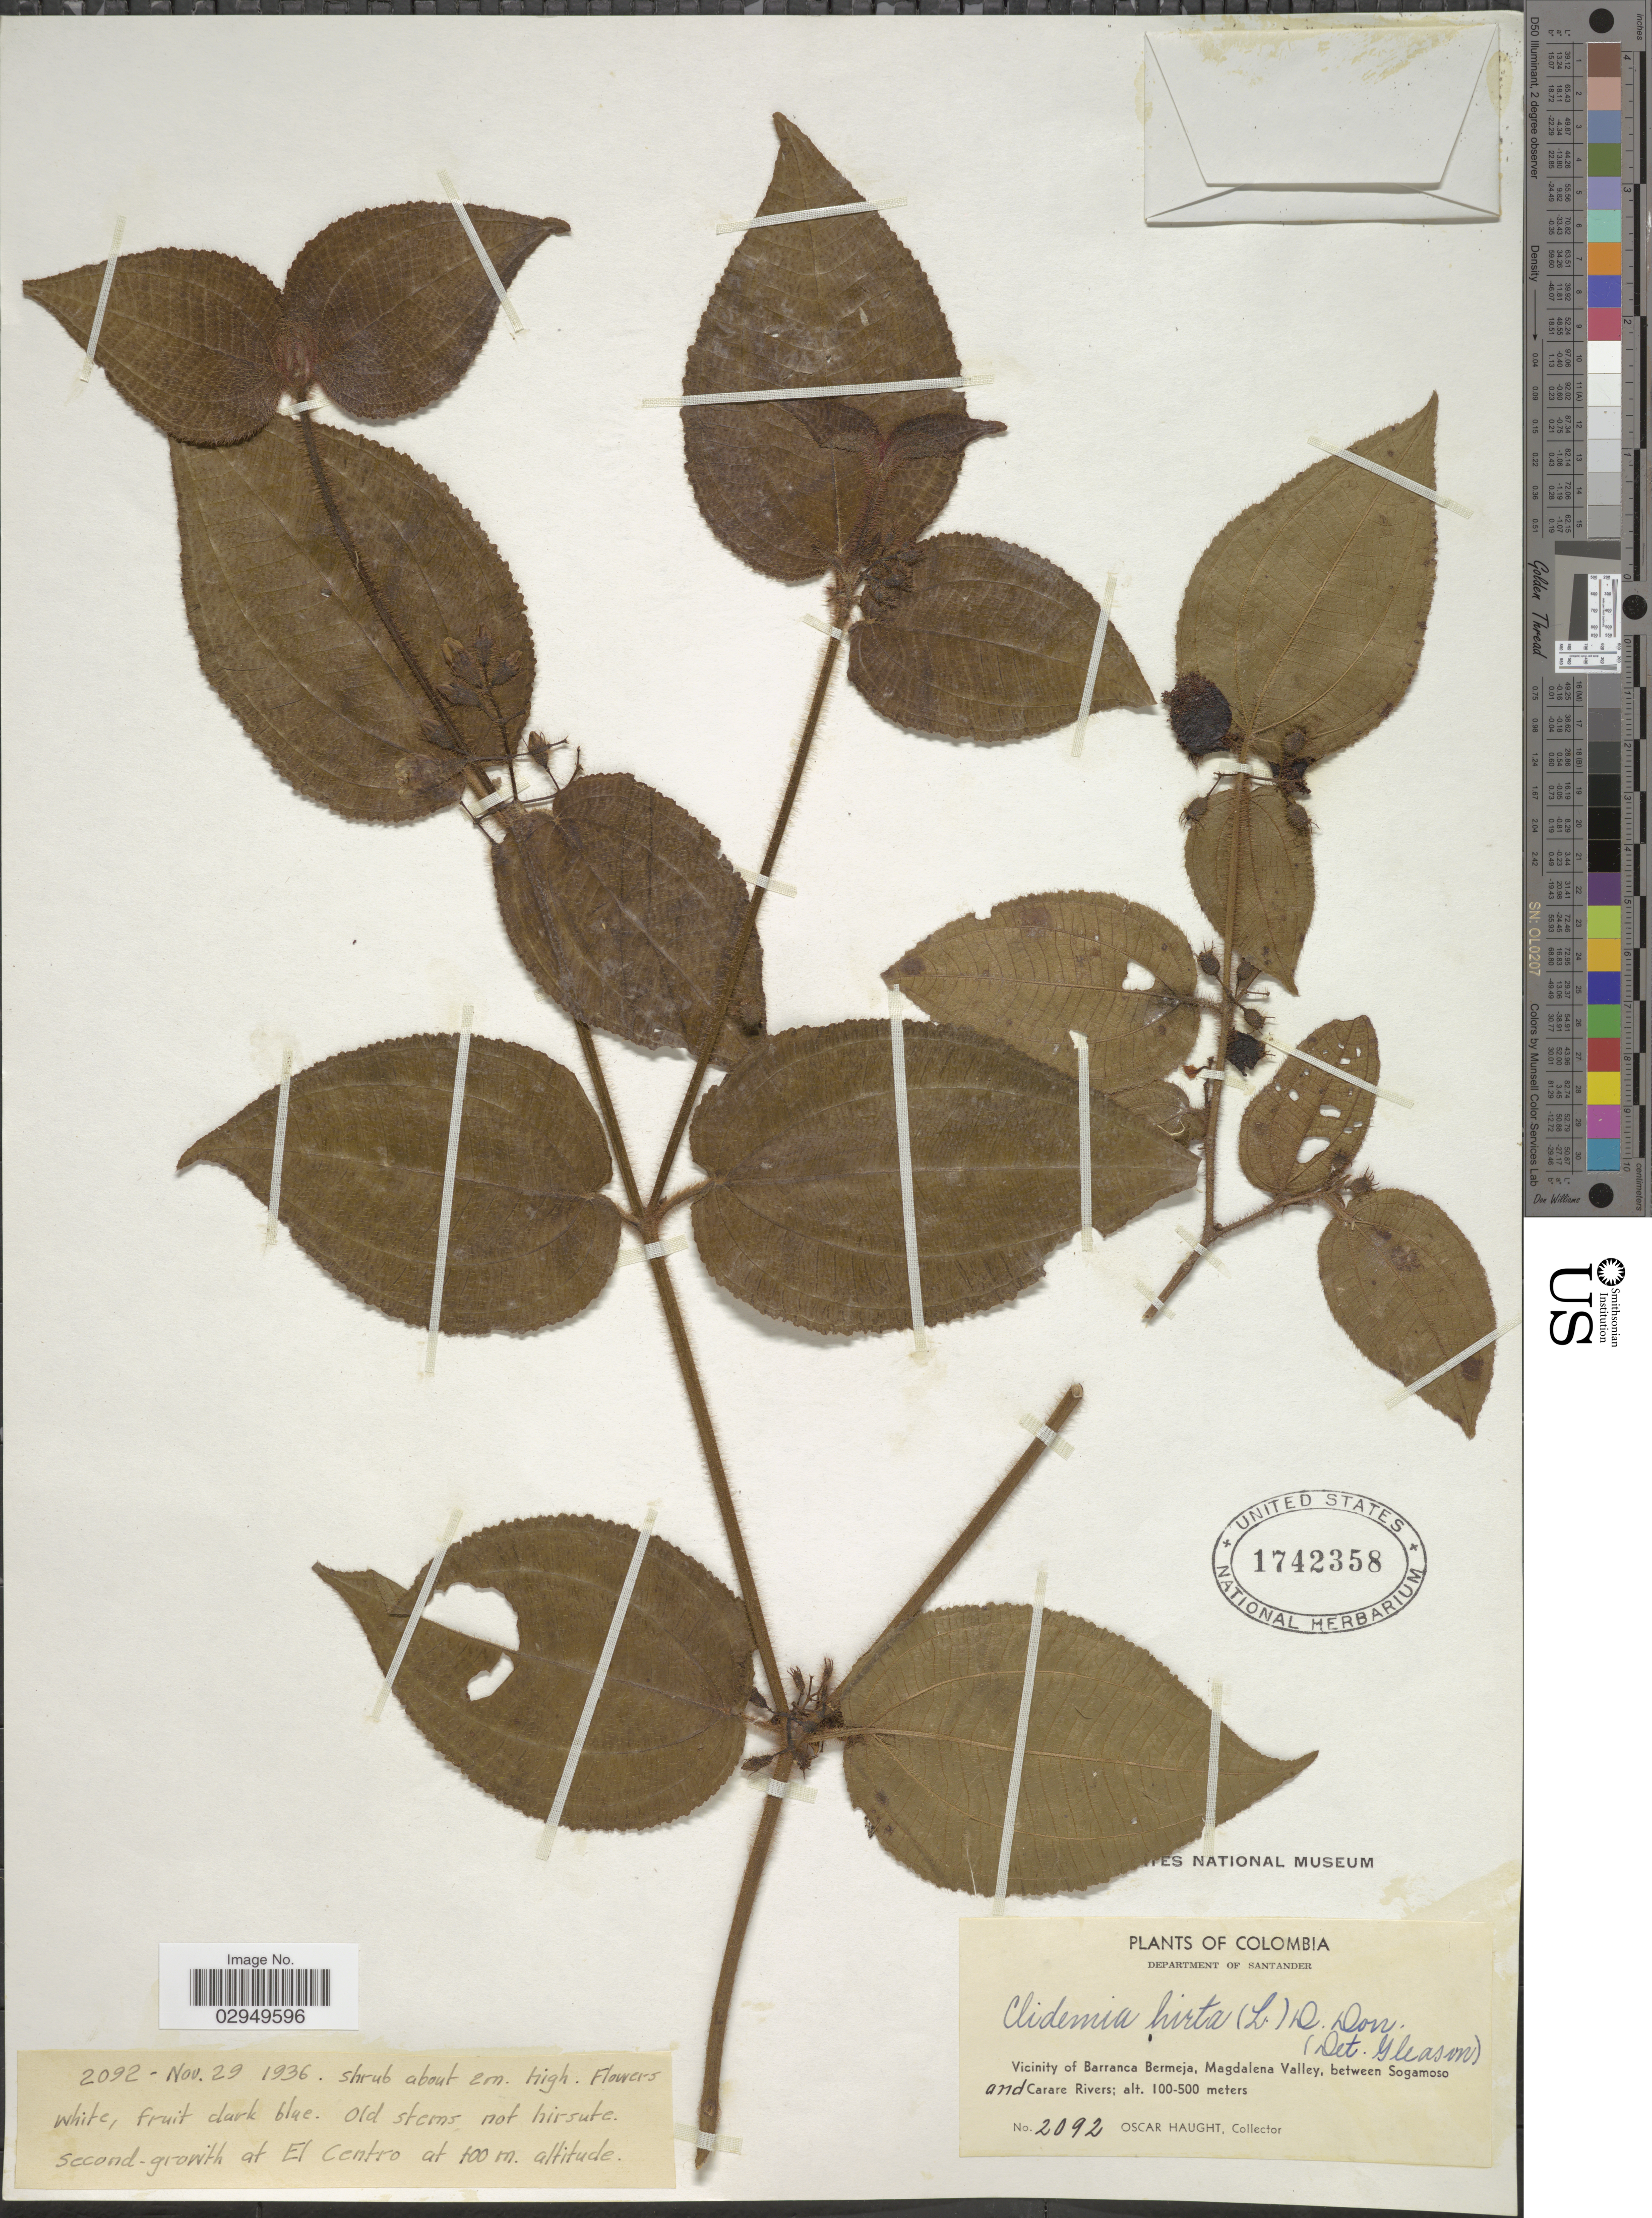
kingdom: Plantae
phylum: Tracheophyta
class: Magnoliopsida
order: Myrtales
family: Melastomataceae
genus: Clidemia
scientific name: Clidemia hirta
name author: (L.) D. Don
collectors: O. Haught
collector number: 2092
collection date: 1936-11-29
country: Colombia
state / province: Santander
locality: Department of Santander. Vicinity of Barranca Bermeja, Magdalena Valley, between Sogamoso and Carare Rivers. Second growth at El Centro.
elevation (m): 100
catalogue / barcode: US 1742358